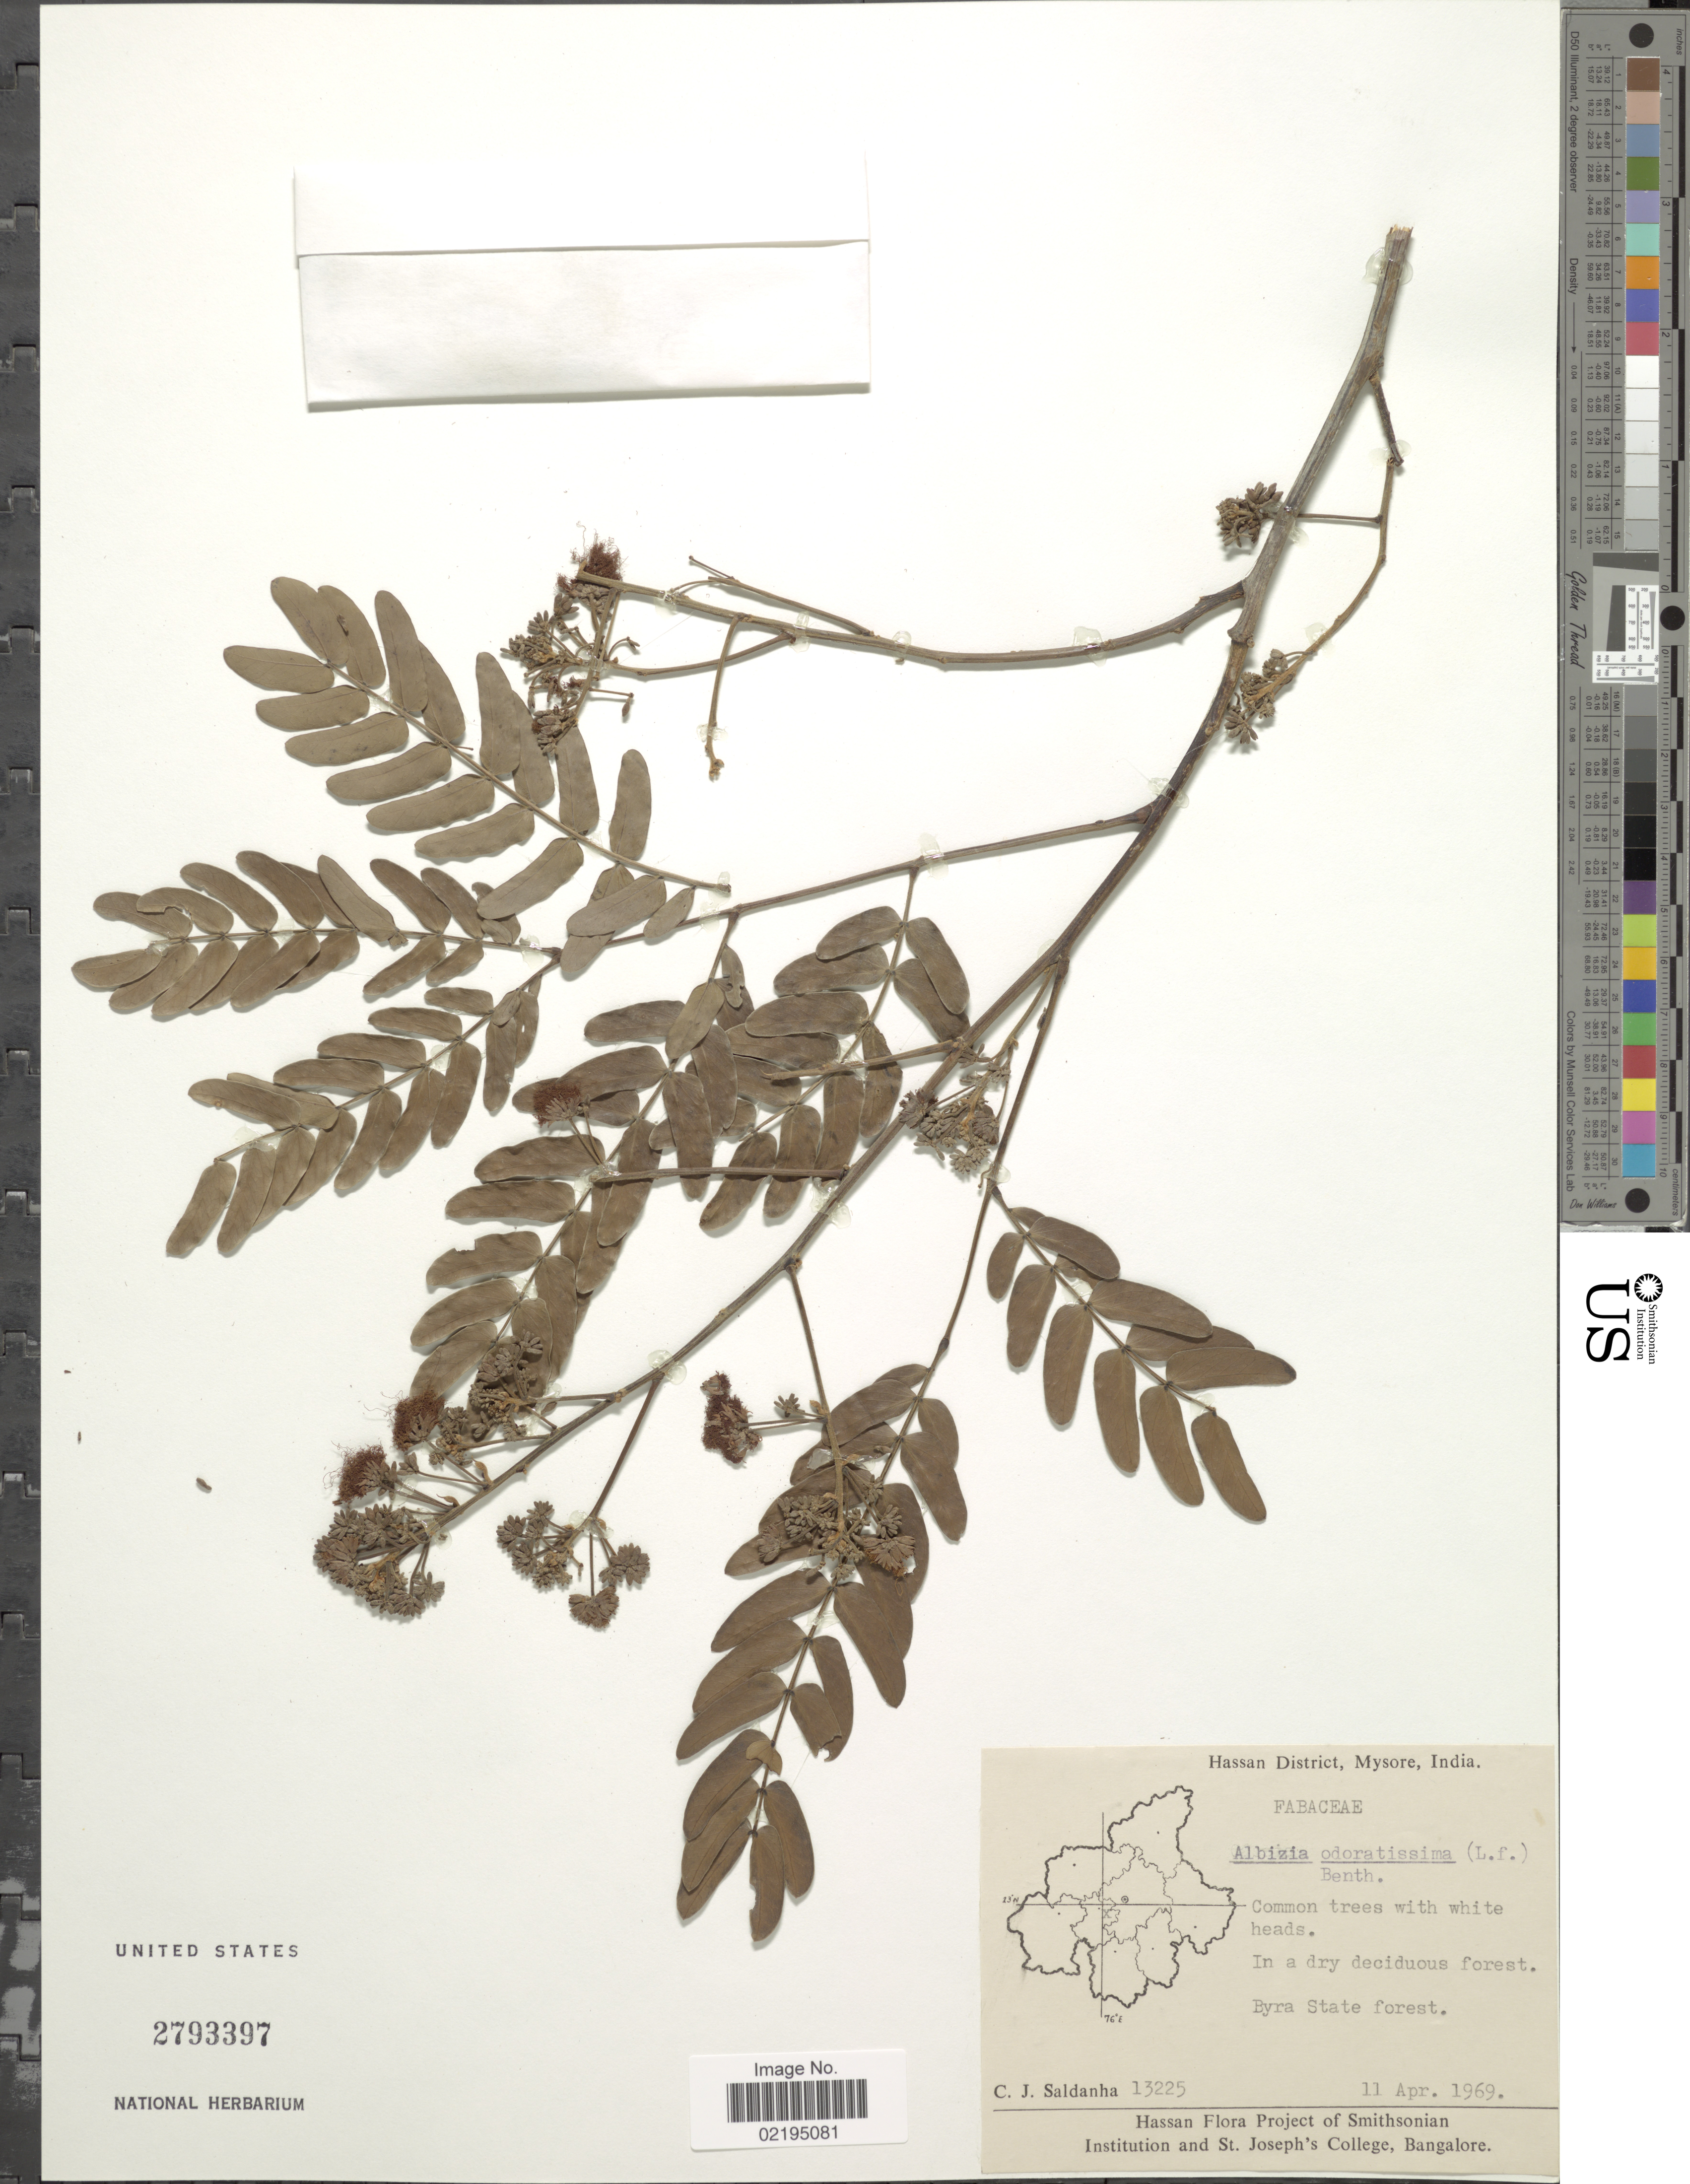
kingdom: Plantae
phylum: Tracheophyta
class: Magnoliopsida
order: Fabales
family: Fabaceae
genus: Albizia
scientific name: Albizia odoratissima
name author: (L. f.) Benth.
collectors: C. J. Saldanha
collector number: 13225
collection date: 1969-04-11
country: India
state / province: Karnataka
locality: Hassan District, Mysore, Byra State forest.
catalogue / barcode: US 2793397